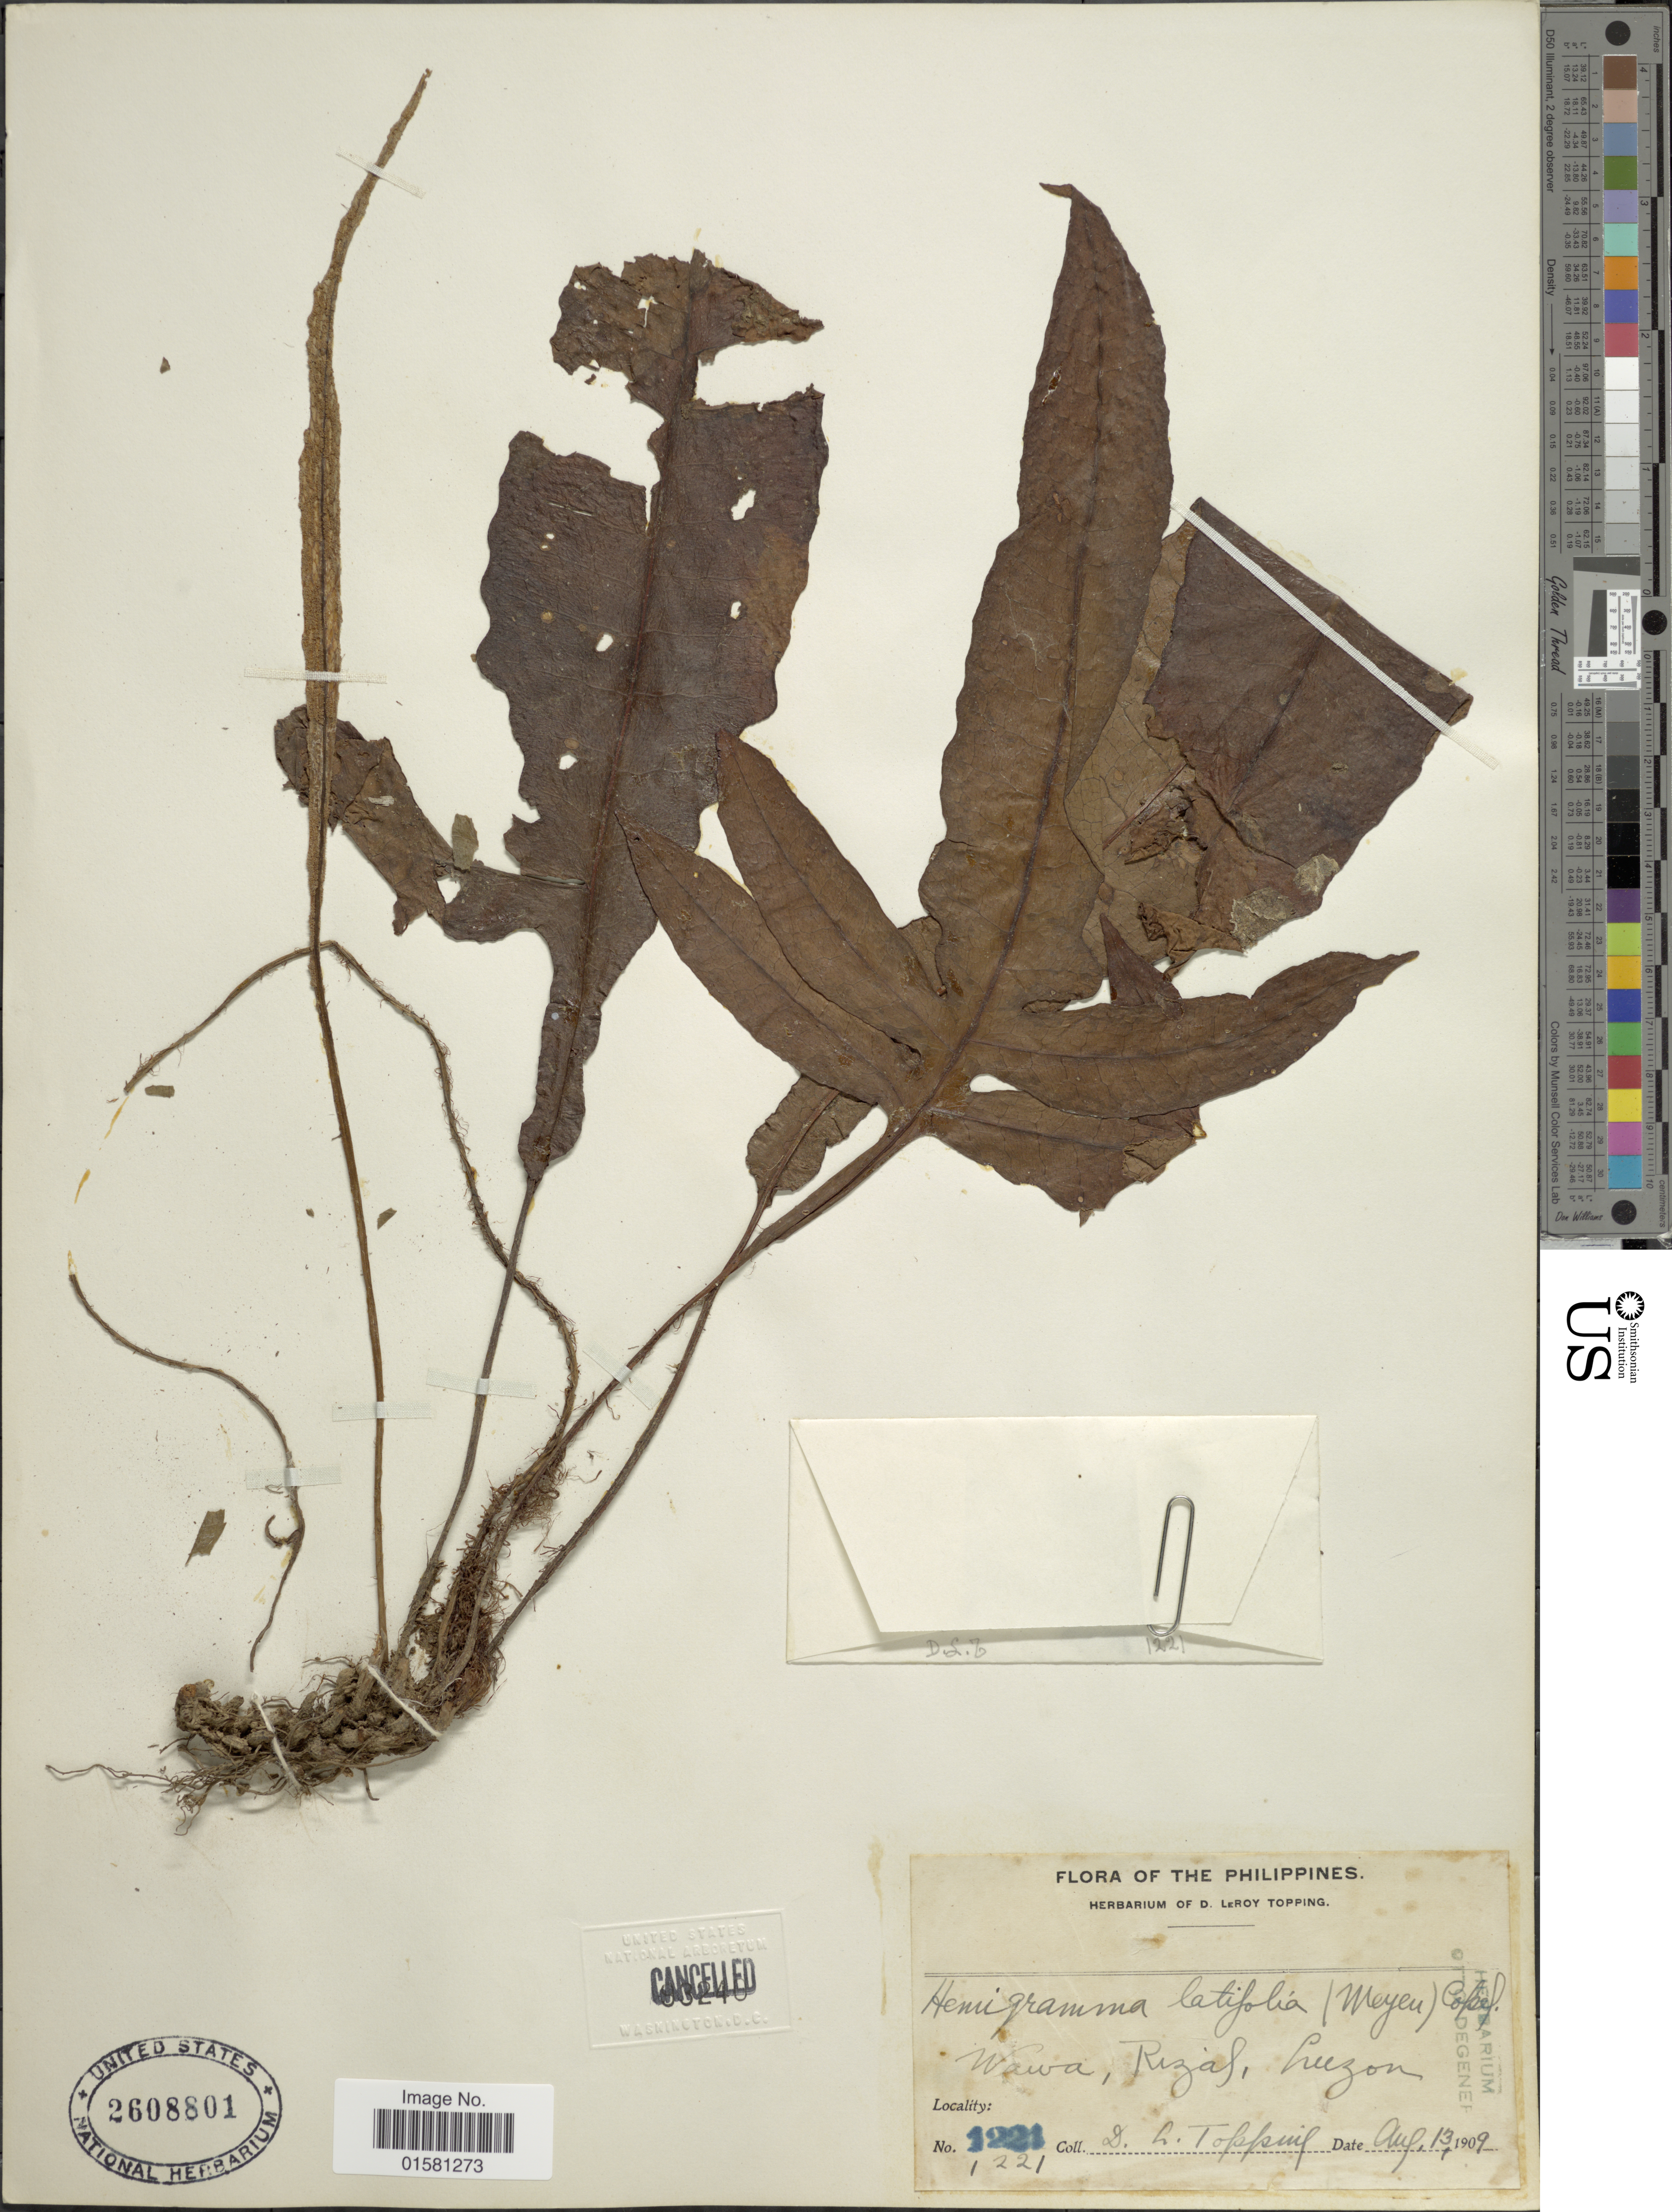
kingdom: Plantae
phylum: Tracheophyta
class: Polypodiopsida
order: Polypodiales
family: Tectariaceae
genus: Tectaria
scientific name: Tectaria taccifolia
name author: (Fée) M.G. Price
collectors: D. L. Topping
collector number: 1221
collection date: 1909-08-13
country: Philippines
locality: Philippines, Wawa, Rizal, Luzon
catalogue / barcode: US 2608801